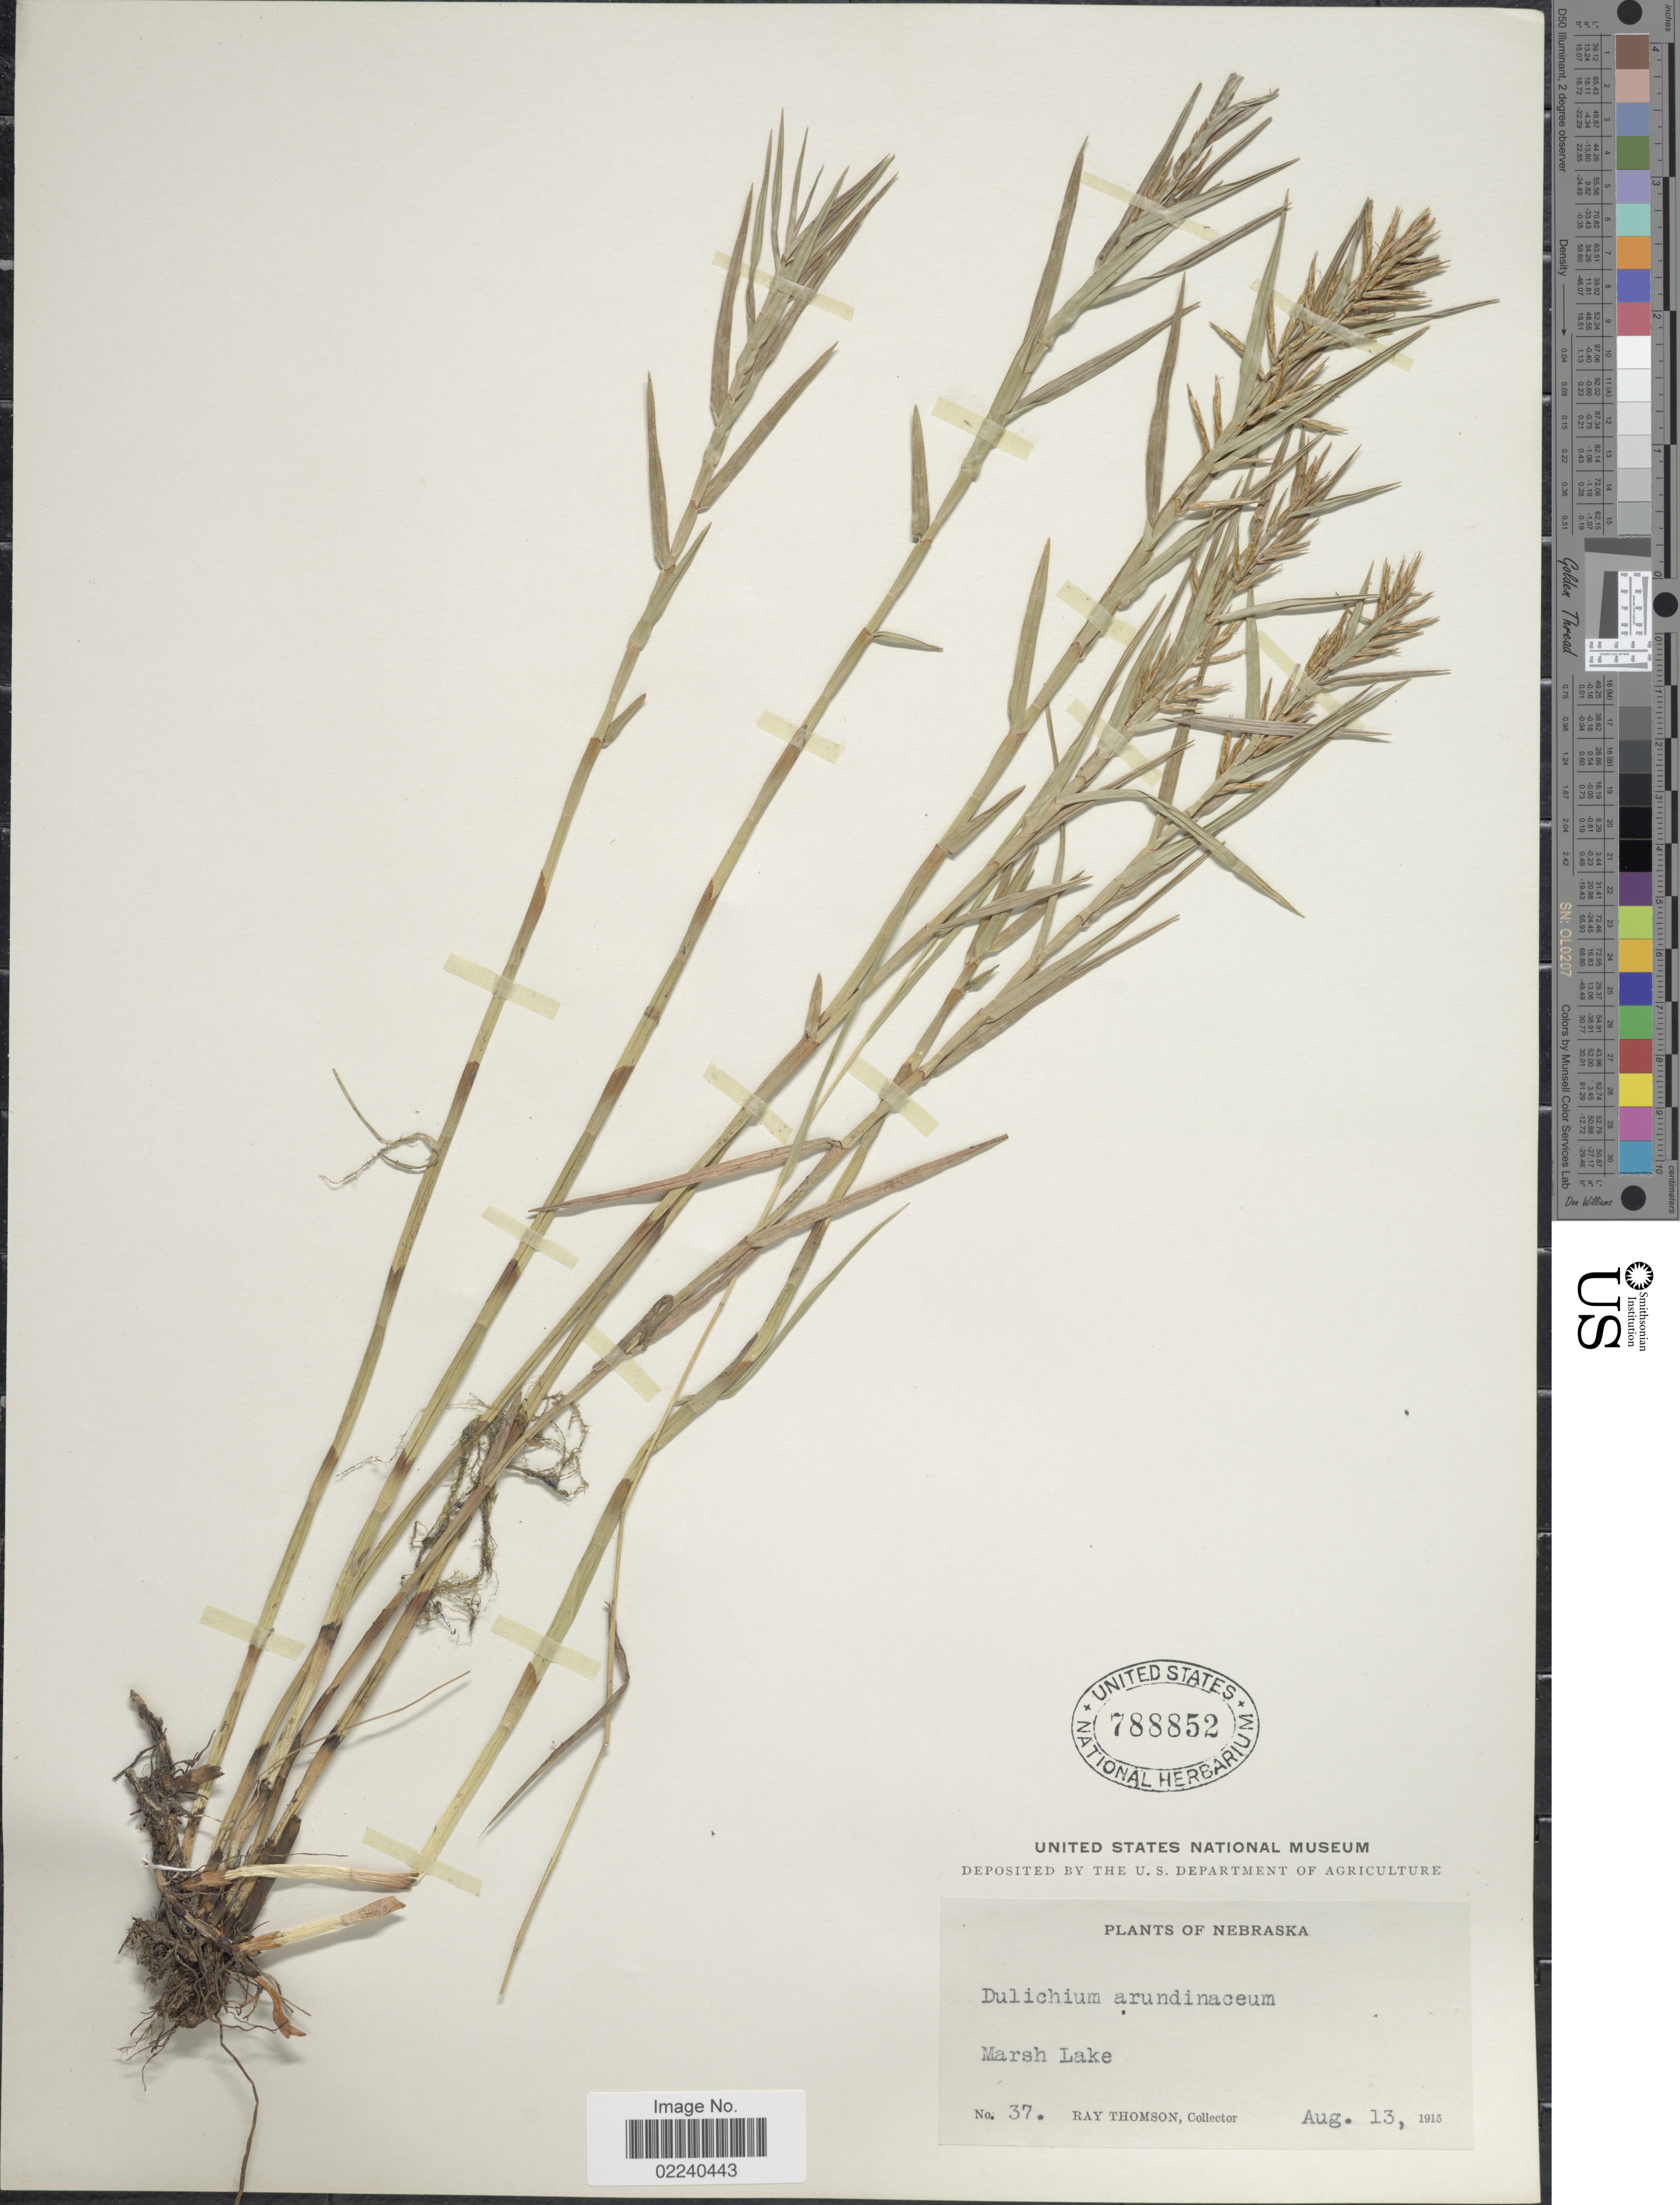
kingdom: Plantae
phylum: Tracheophyta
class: Liliopsida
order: Poales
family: Cyperaceae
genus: Dulichium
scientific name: Dulichium arundinaceum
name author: (L.) Britton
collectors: R. Thomson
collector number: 37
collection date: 1915-08-13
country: United States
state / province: Nebraska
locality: Marsh Lake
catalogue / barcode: US 788852